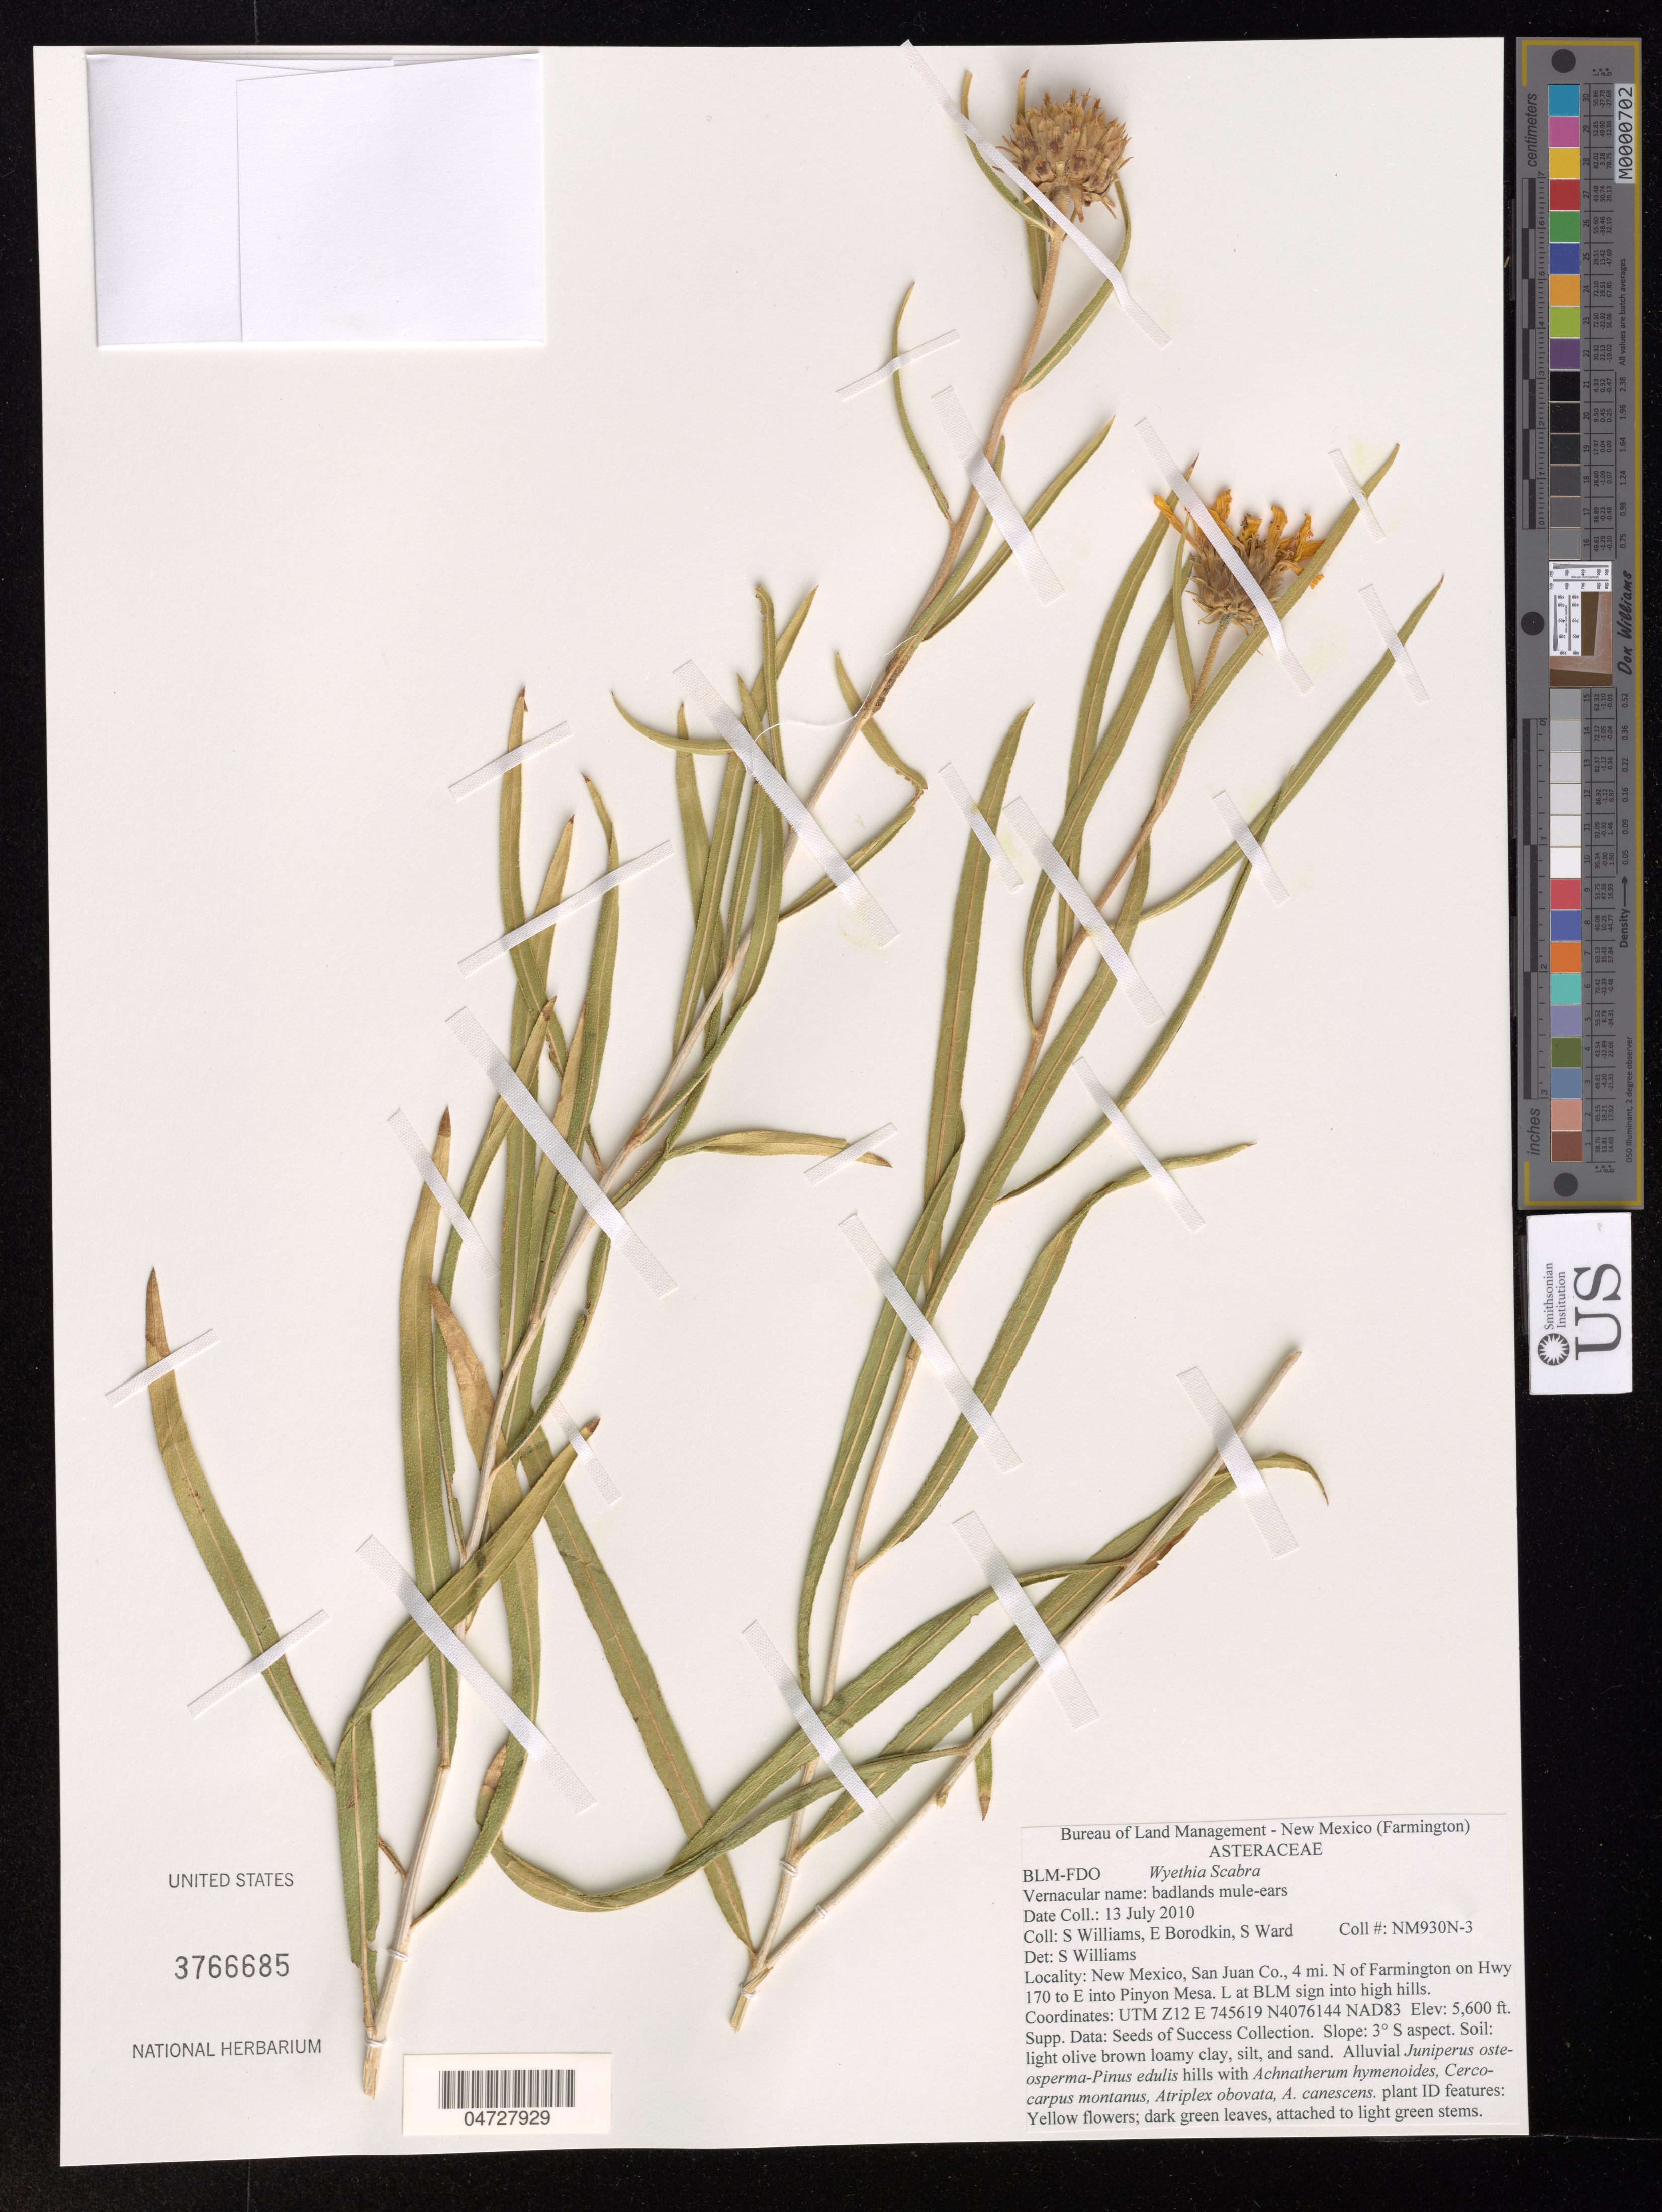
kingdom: Plantae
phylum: Tracheophyta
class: Magnoliopsida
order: Asterales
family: Asteraceae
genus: Wyethia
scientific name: Wyethia scabra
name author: Hook.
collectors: S. Williams, E. Borodkin & S. Ward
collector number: NM930N-3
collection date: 2010-07-13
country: United States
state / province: New Mexico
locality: San Juan Co., 4 mi. N of Farmington on Hwy 170 to E into Pinyon Mesa, L at BLM sign into high hills.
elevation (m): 1707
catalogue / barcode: US 3766685